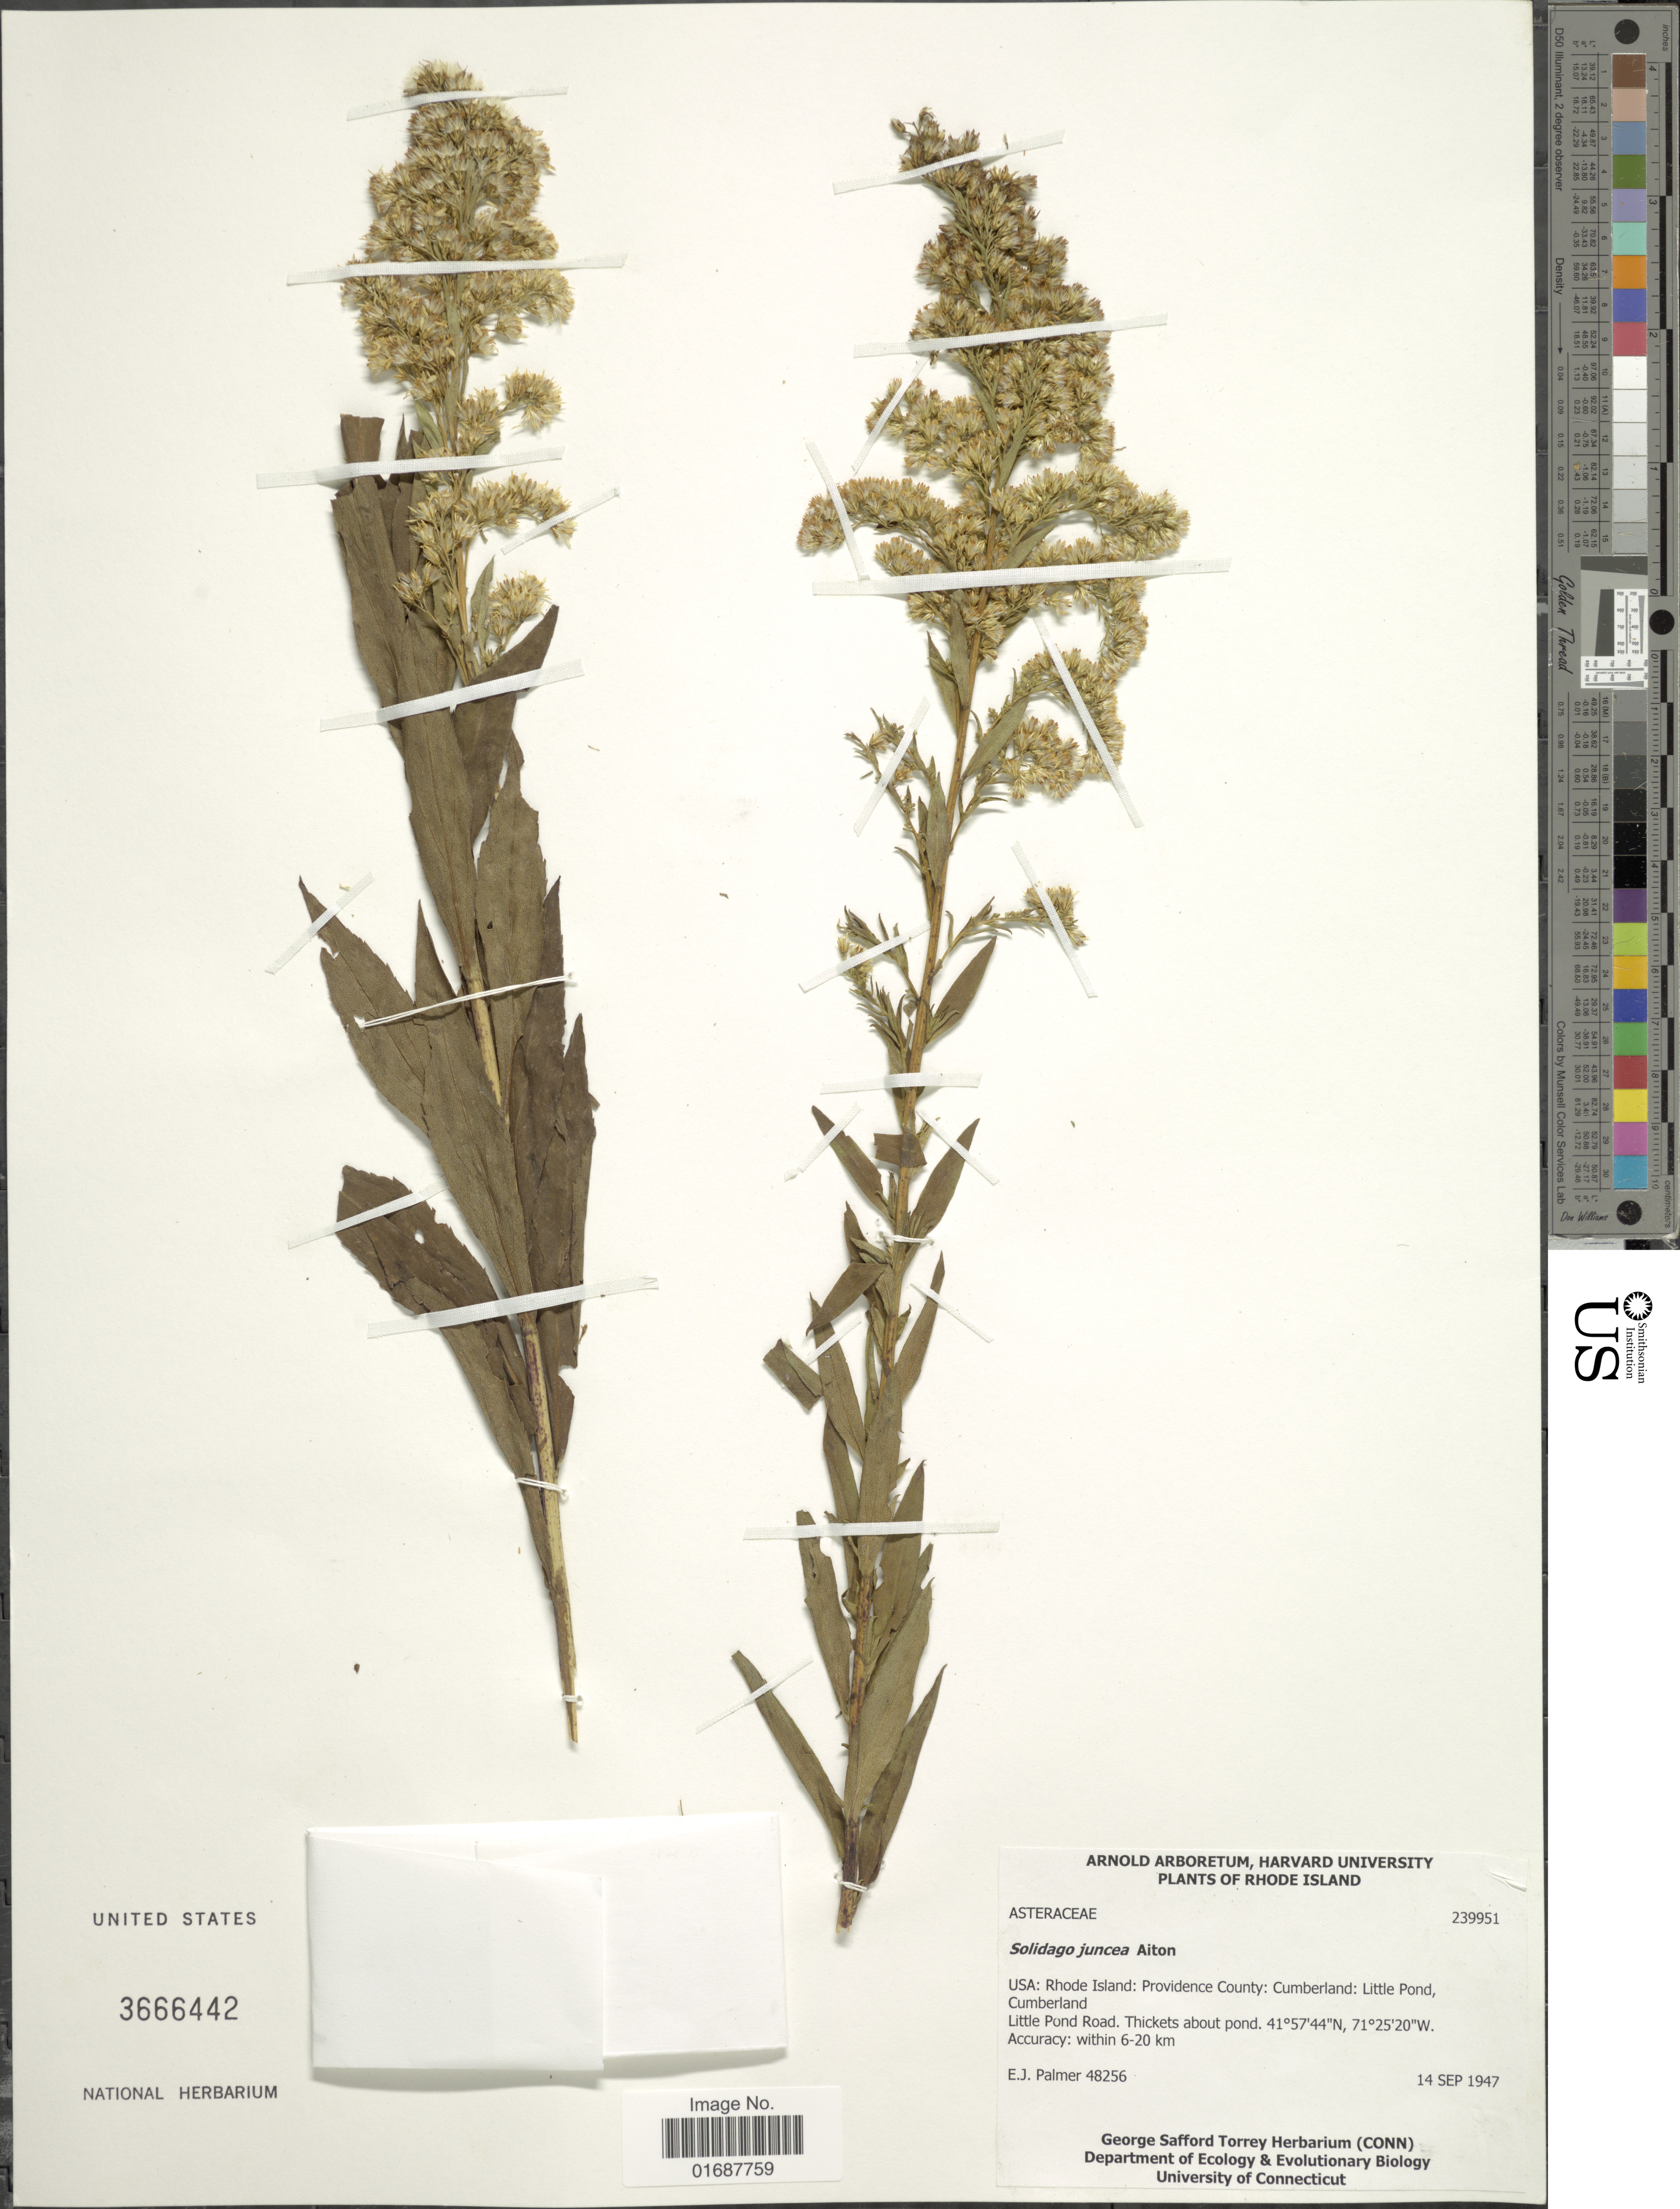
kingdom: Plantae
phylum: Tracheophyta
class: Magnoliopsida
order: Asterales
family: Asteraceae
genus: Solidago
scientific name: Solidago juncea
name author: Aiton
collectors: E. J. Palmer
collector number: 48256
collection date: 1947-09-14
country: United States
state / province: Rhode Island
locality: Providence County: Cumberland: Little Pond, Cumberland. Little Pond Road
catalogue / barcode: US 3666442